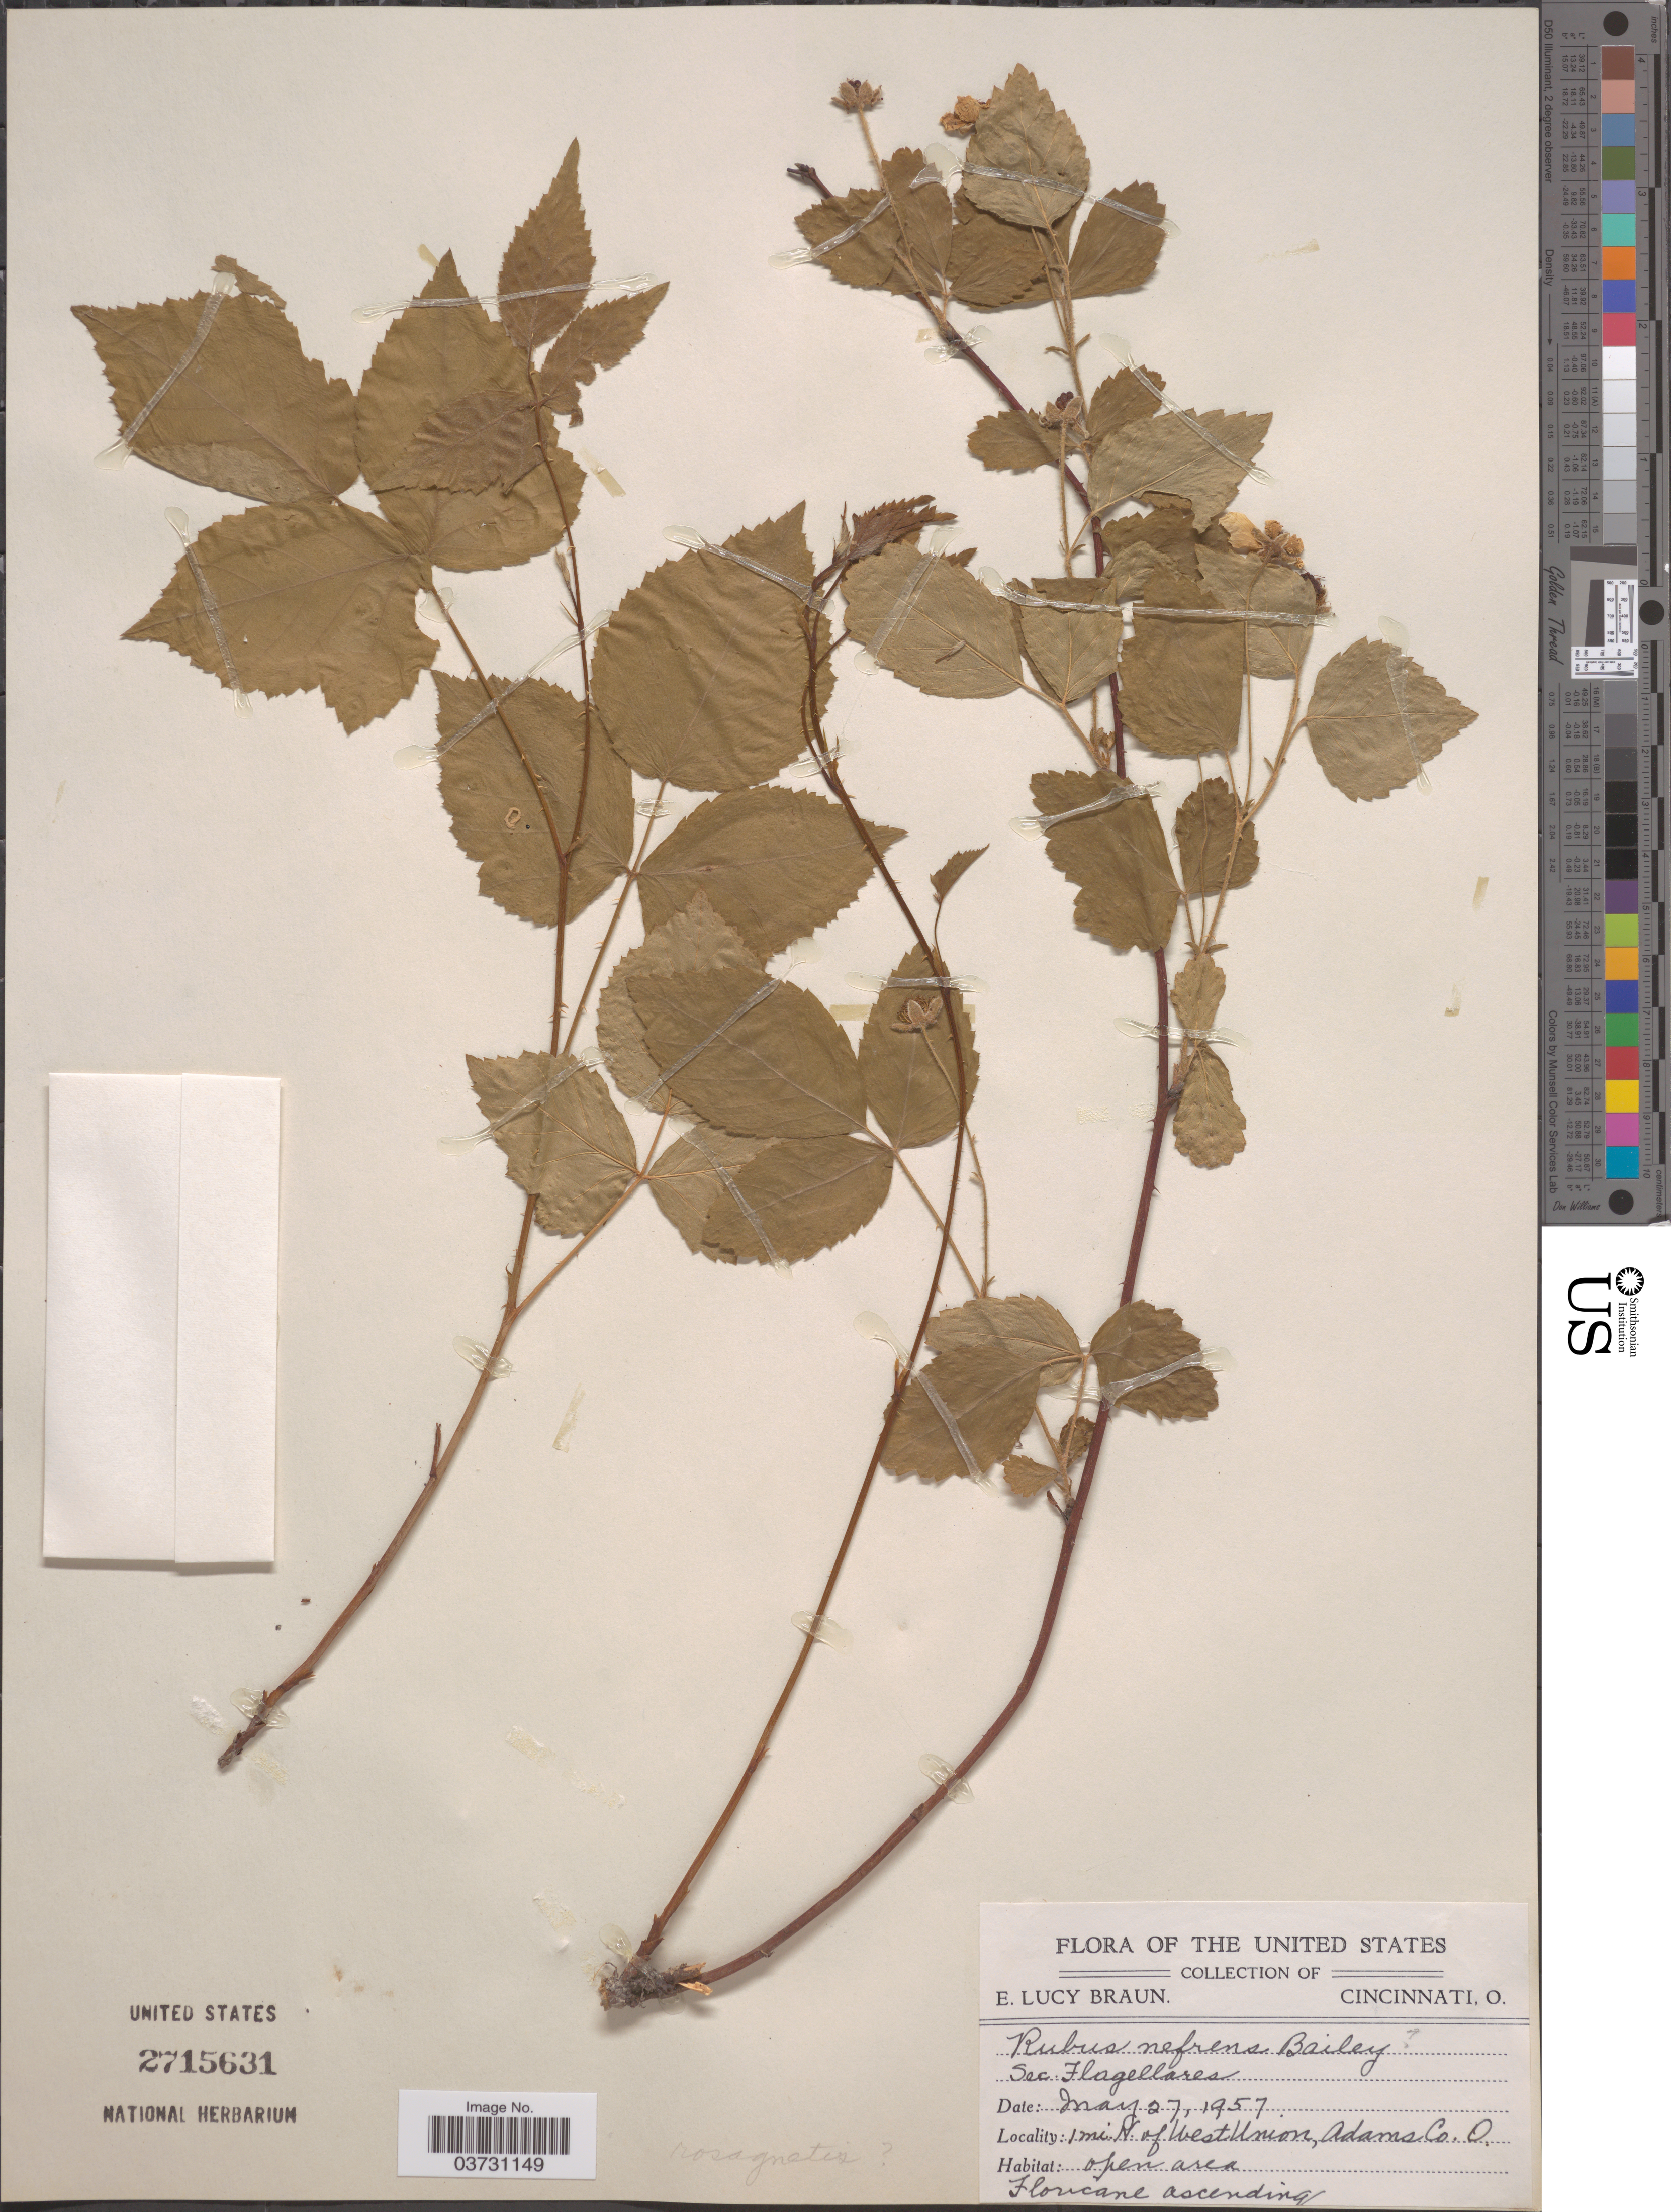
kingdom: Plantae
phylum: Tracheophyta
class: Magnoliopsida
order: Rosales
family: Rosaceae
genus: Rubus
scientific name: Rubus rosagnetis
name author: L.H. Bailey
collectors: E. L. Braun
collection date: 1957-05-27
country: United States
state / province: Ohio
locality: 1 mi. N. of West Union, Adams Co.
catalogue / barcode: US 2715631